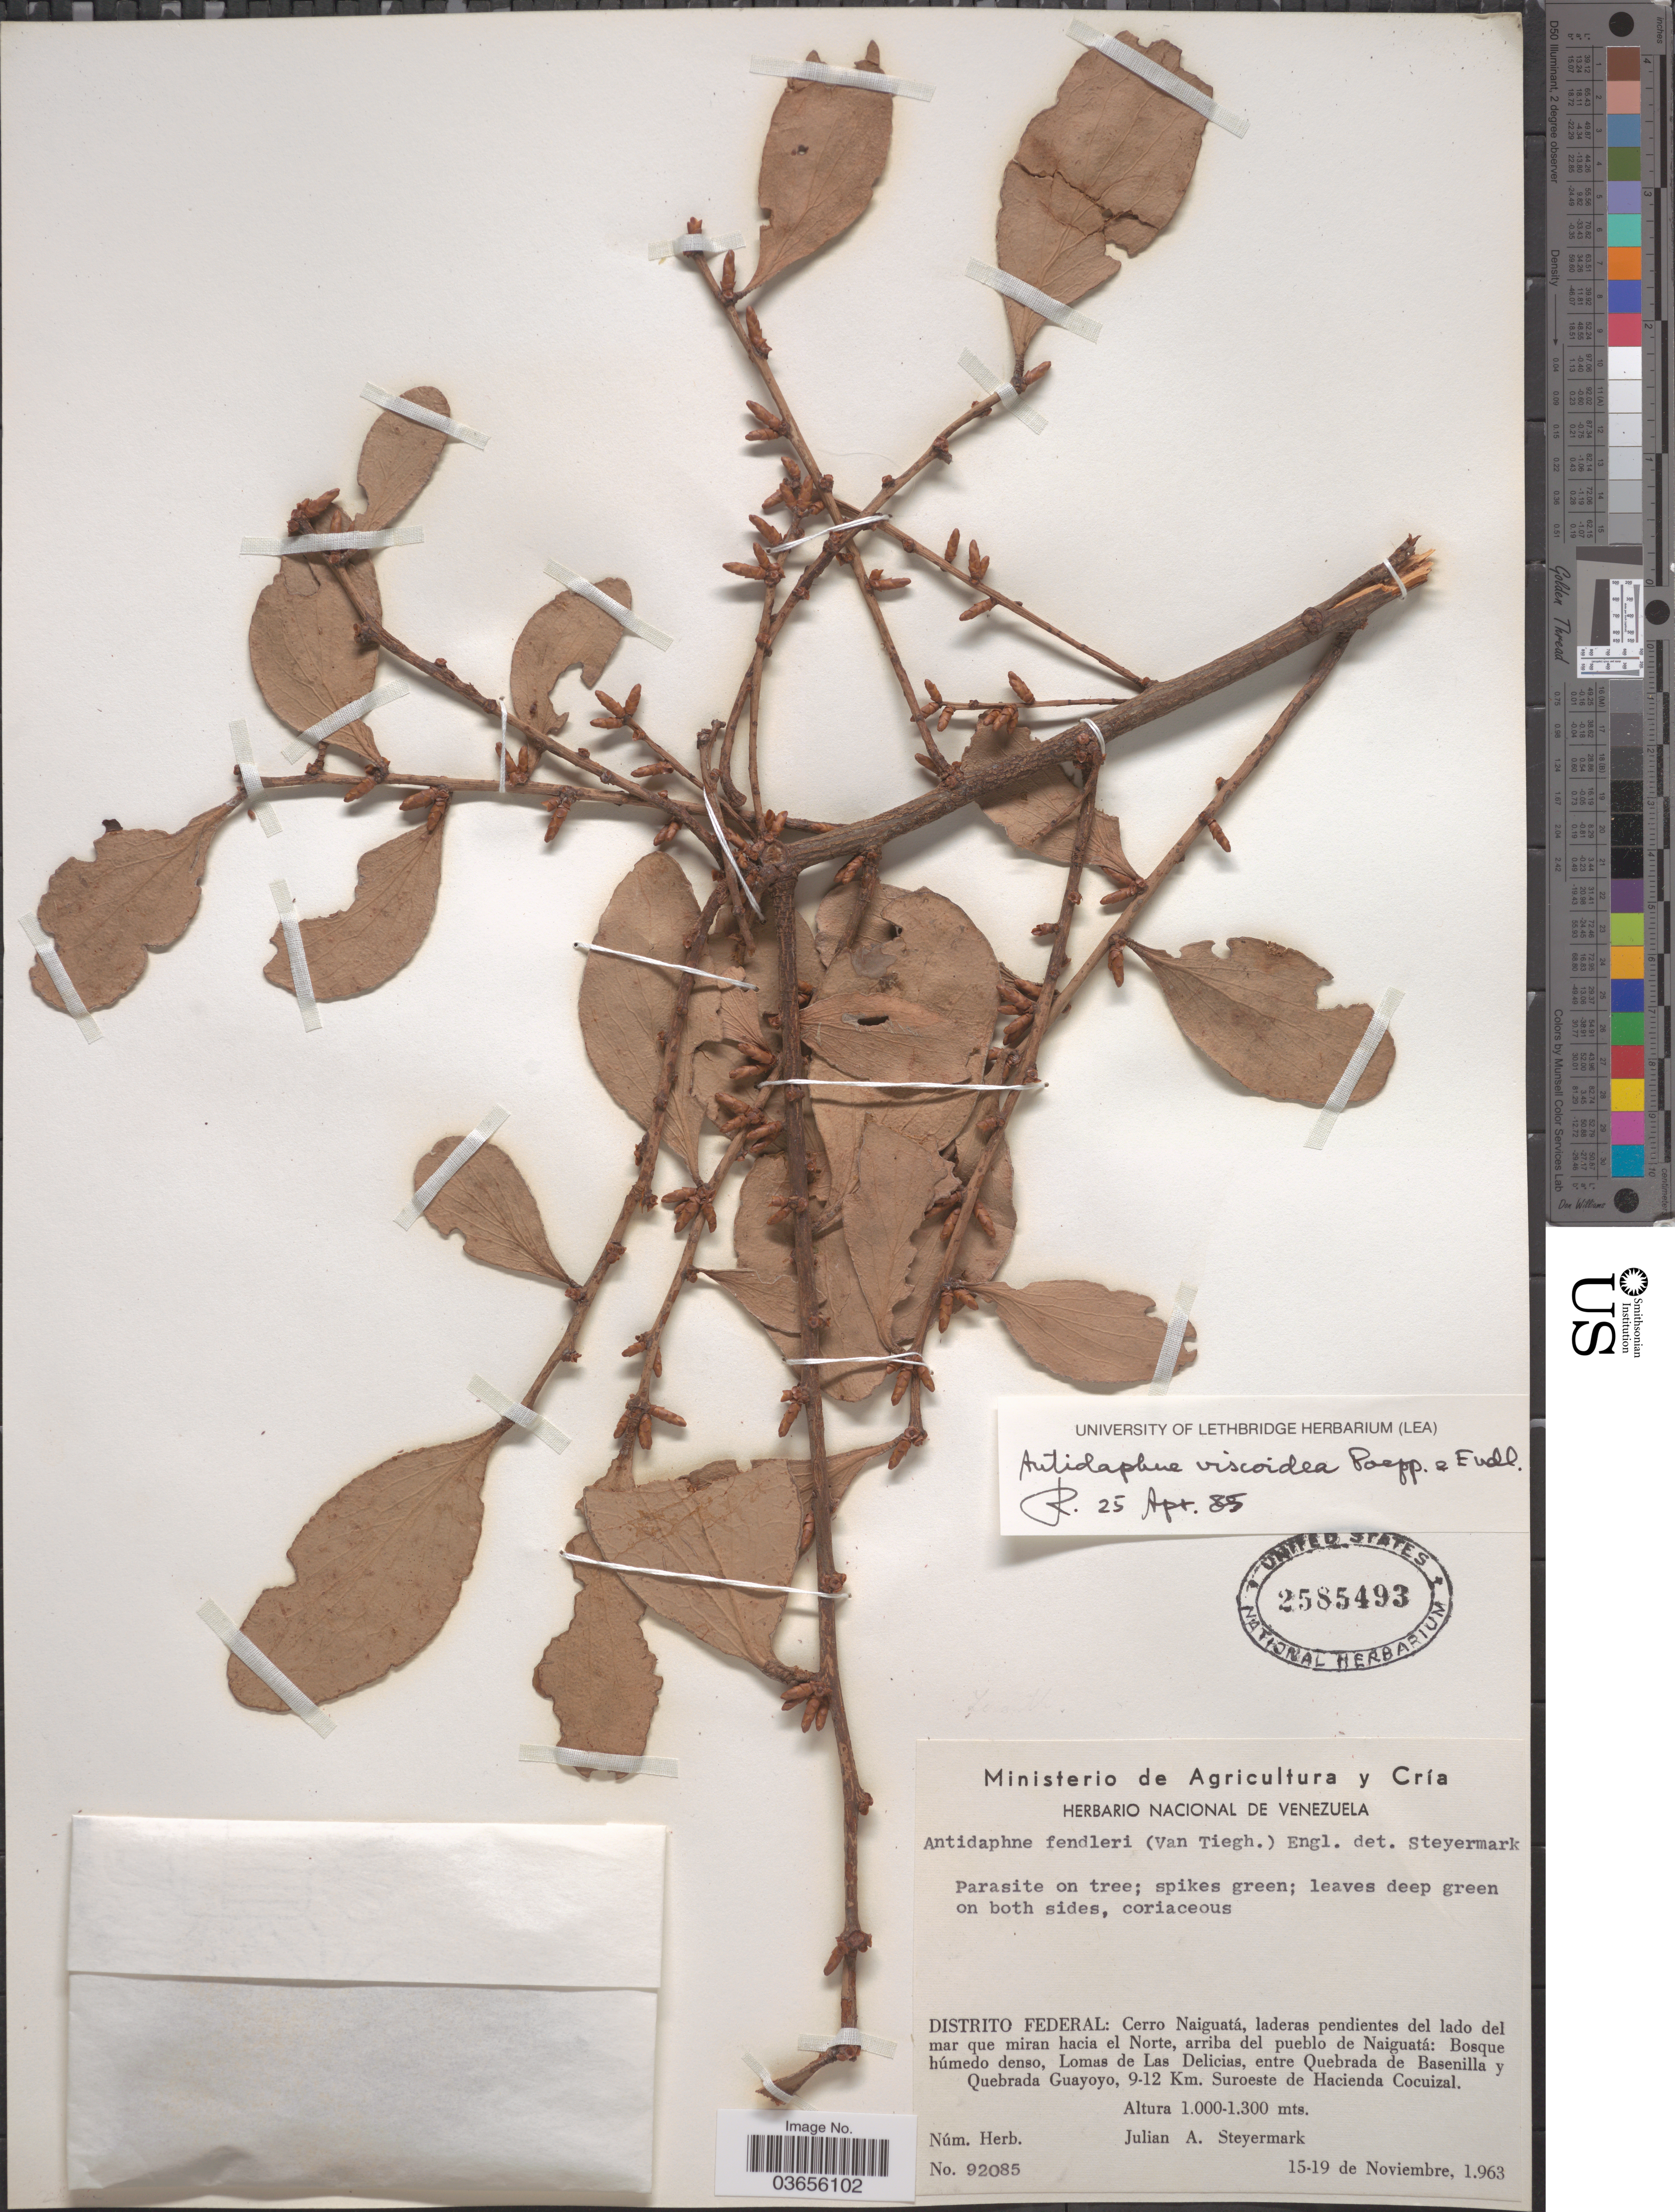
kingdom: Plantae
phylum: Tracheophyta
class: Magnoliopsida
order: Santalales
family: Santalaceae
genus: Antidaphne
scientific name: Antidaphne viscoidea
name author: Poepp. & Endl.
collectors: J. Steyermark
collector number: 92085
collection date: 1963-11-15/1963-11-19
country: Venezuela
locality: Distrito Federal: Cerro Naiguatá, laderas pendientes del lado del mar que miran hacia el Norte, arriba del pueblo de Naiguatá: Bosque húmedo denso, Lomas de Las Delicias, entre Quebrada de Basenilla y Quebrada Guayoyo, 9-12 Km. Suroeste de Hacienda Cocuizal.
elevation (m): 1000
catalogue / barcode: US 2585493